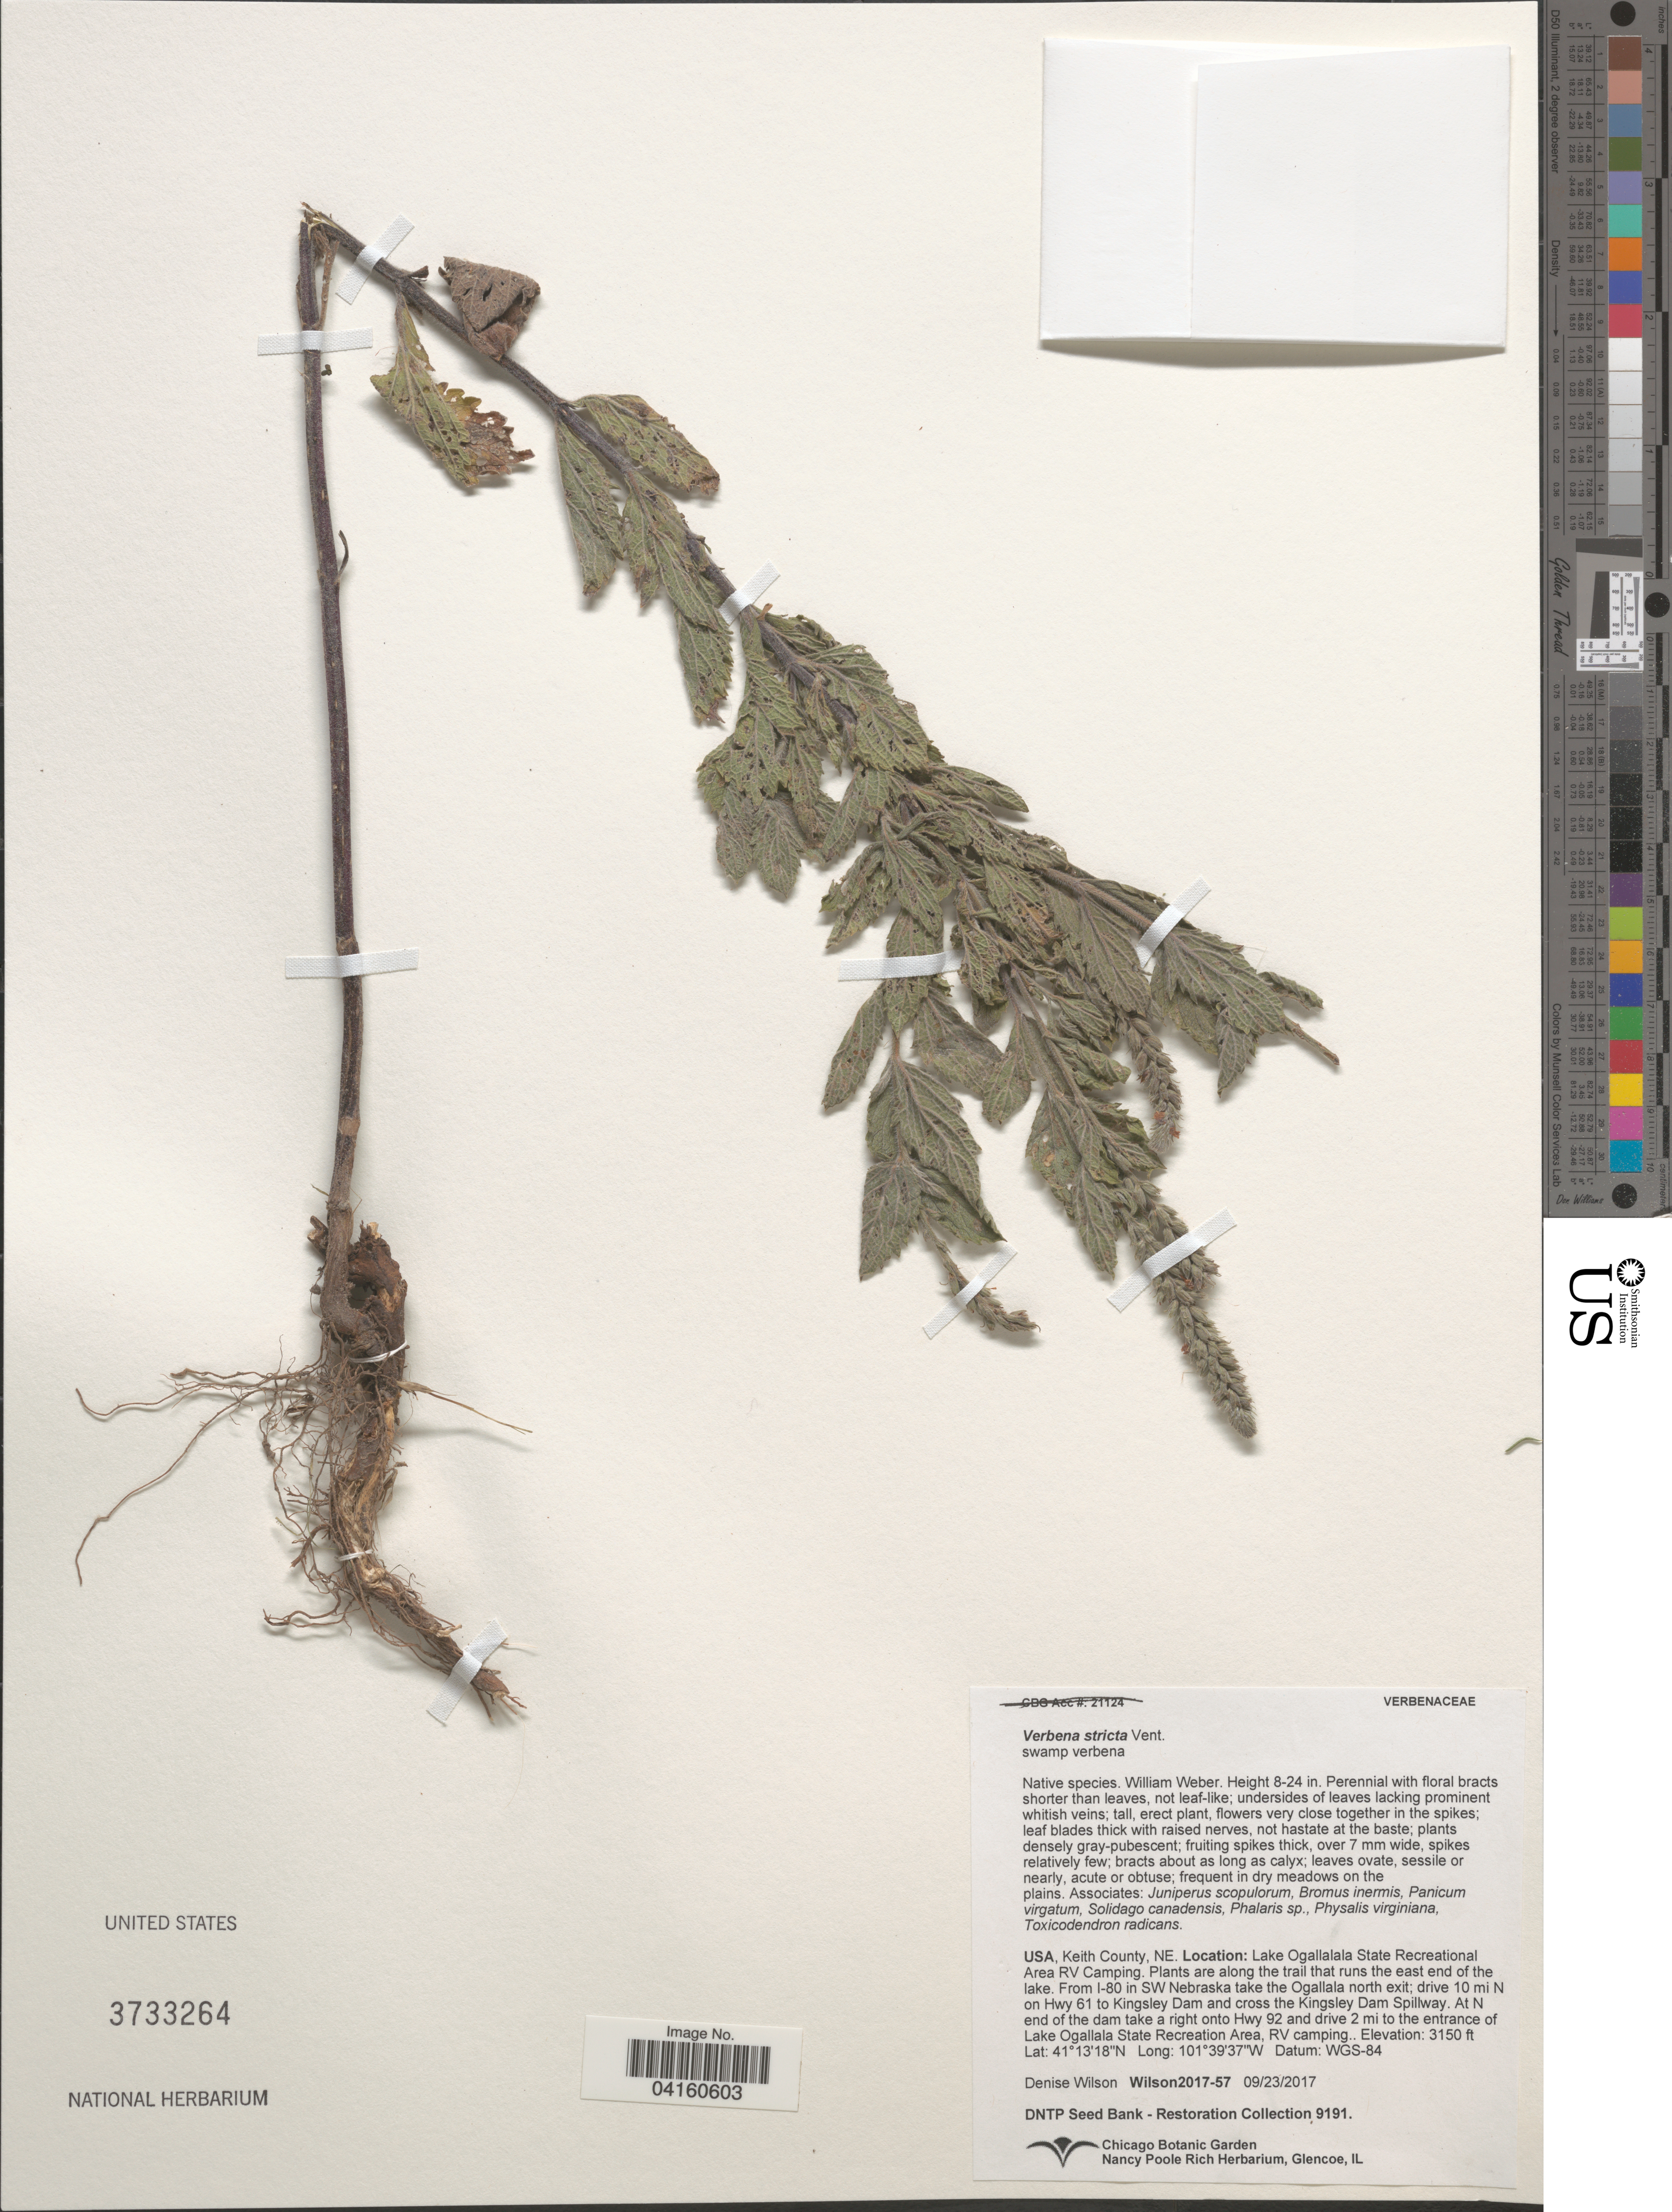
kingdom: Plantae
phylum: Tracheophyta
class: Magnoliopsida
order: Lamiales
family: Verbenaceae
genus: Verbena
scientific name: Verbena stricta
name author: Vent.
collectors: D. Wilson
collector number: Wilson2017-57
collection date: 2017-09-23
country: United States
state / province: Nebraska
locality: Keith County. Lake Ogallalala State Recreational Area RV Camping. Plants are along the trail that runs the east end of the lake. From I-80 in SW Nebraska take the Ogallala north exit; drive 10 mi N on Hwy 61 to Kingsley Dam and cross the Kingsley Dam Spillway. At N end of the dam take a right onto Hwy 92 and drive 2 mi to the entrance of Lake Ogallala State Recreation Area, RV camping.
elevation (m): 960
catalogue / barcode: US 3733264